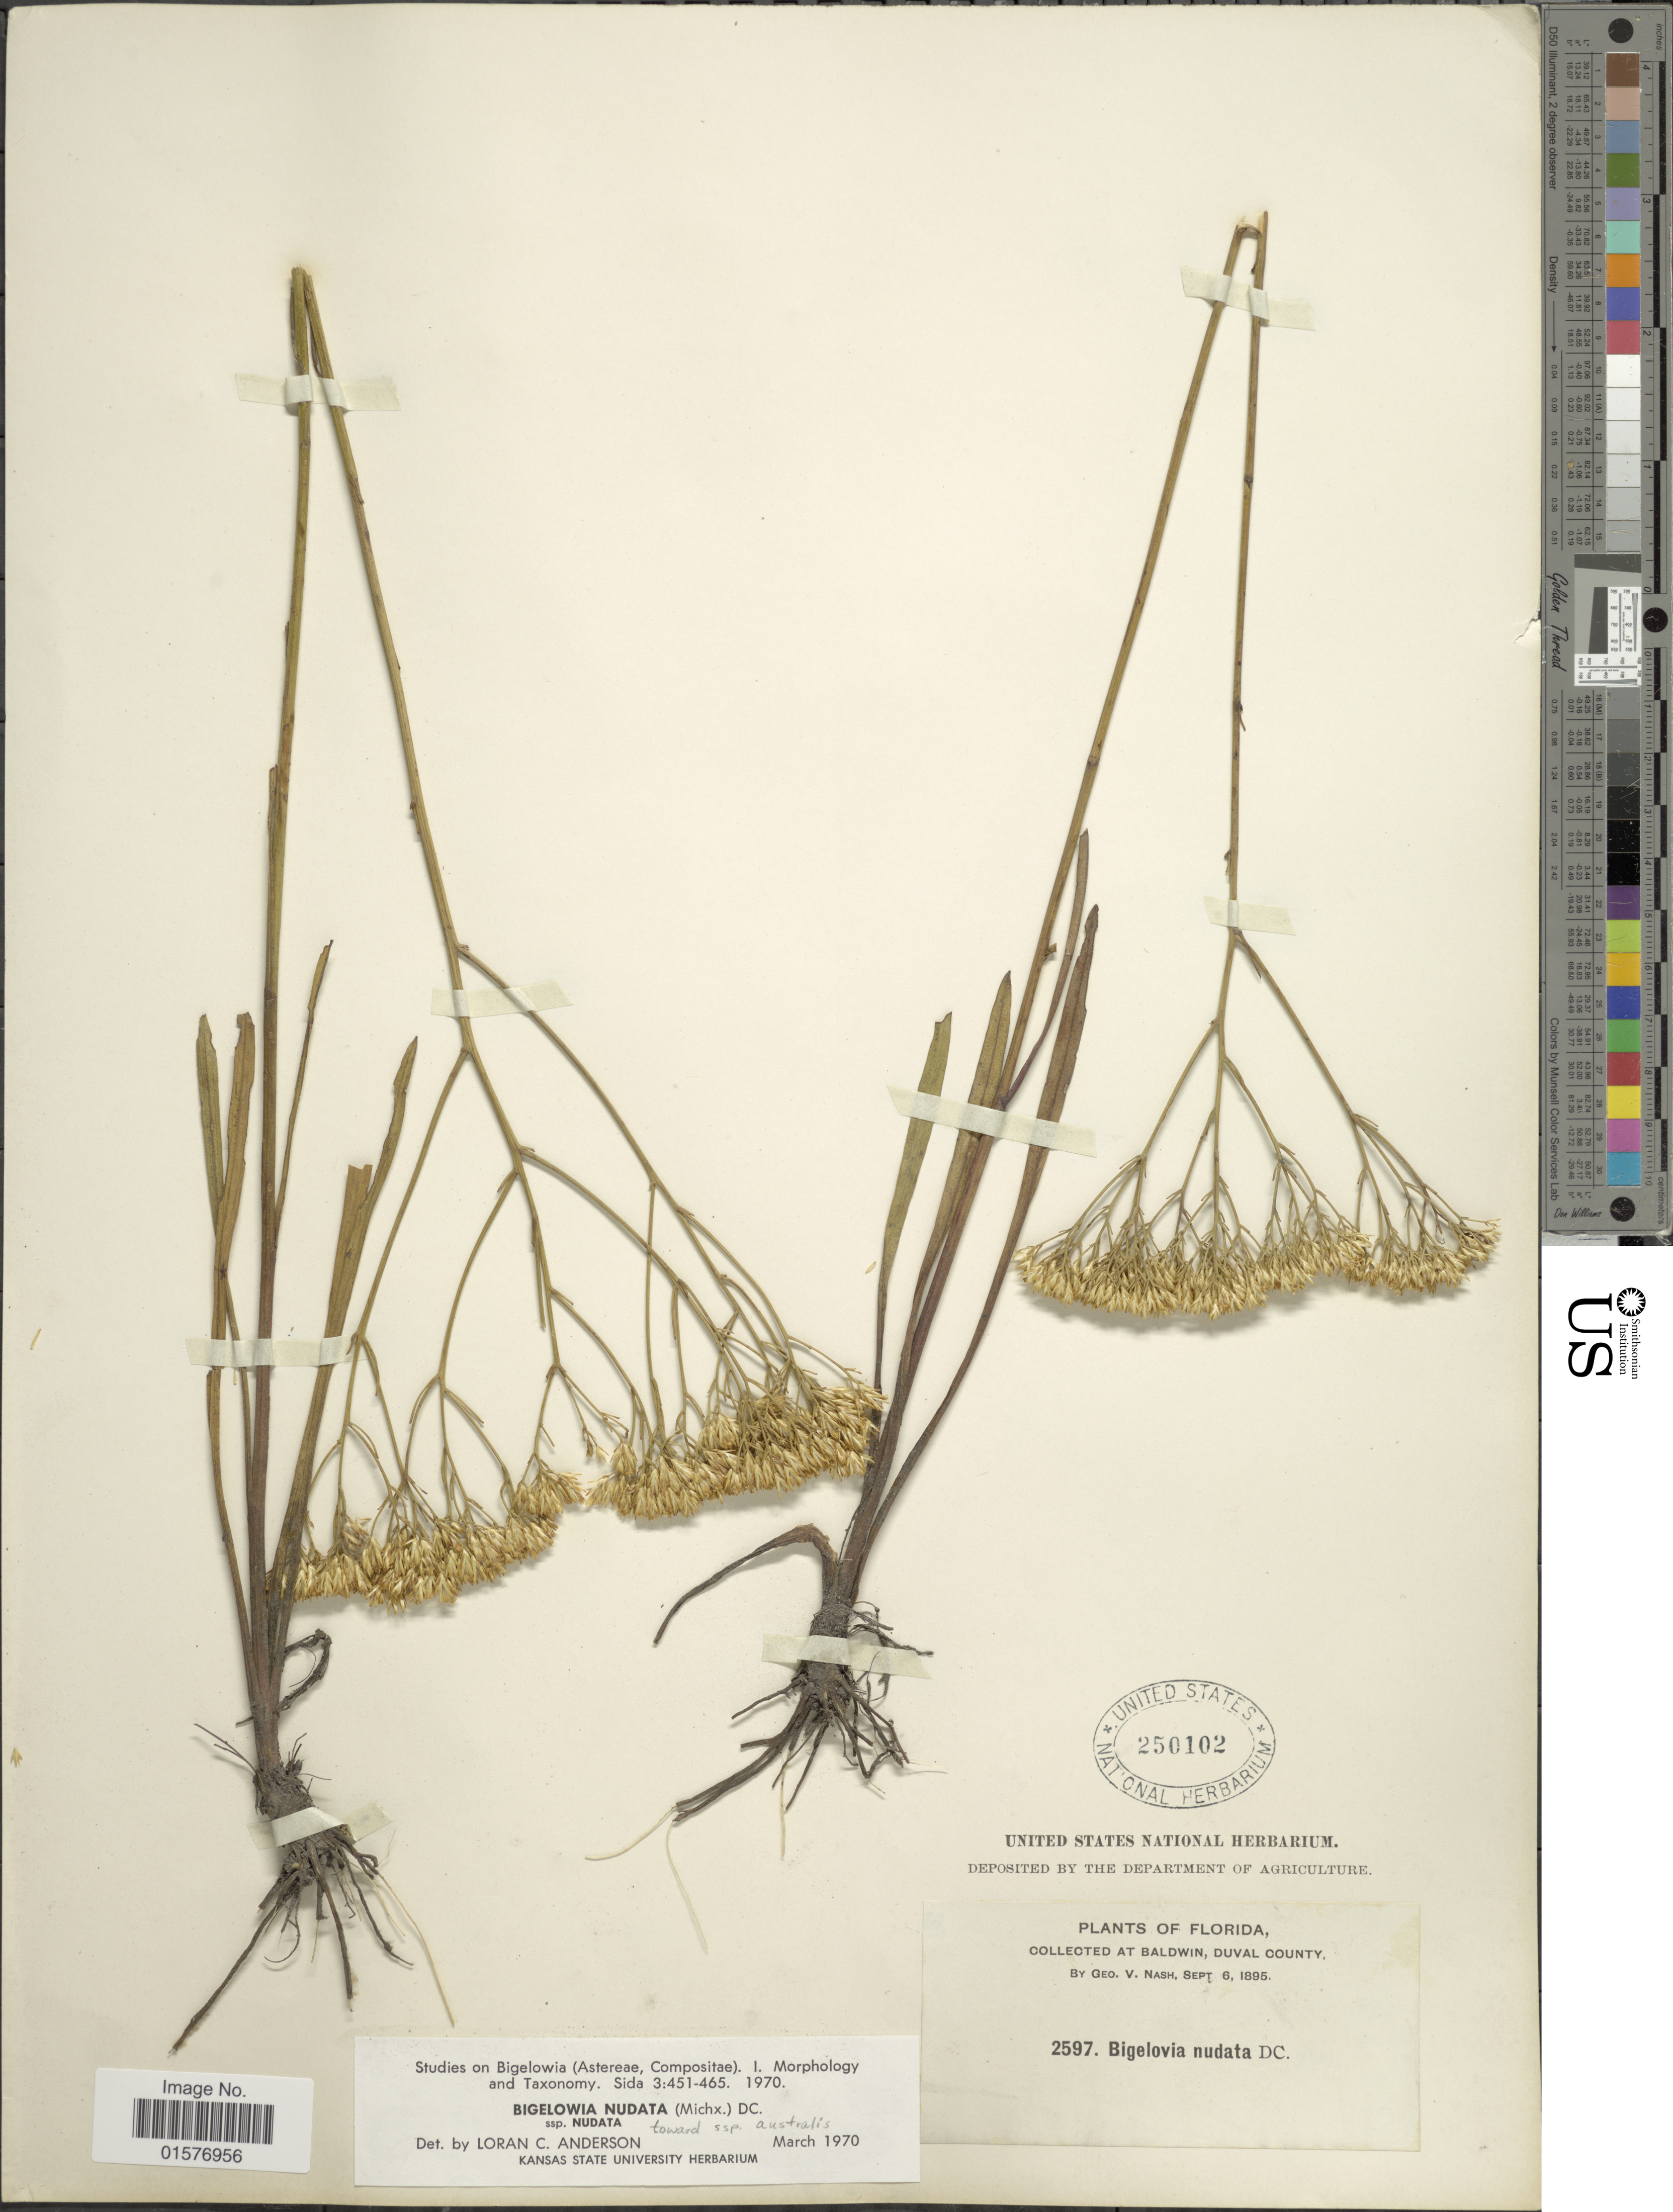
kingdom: Plantae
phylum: Tracheophyta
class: Magnoliopsida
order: Asterales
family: Asteraceae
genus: Bigelowia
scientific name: Bigelowia nudata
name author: (Michx.) DC.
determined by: Urbatsch, Lowell E., Curator (LSU), Louisiana State University (UNITED STATES)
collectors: G. V. Nash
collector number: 2597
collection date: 1895-09-06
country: United States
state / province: Florida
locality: Collected at Baldwin, Duval County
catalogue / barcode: US 250102